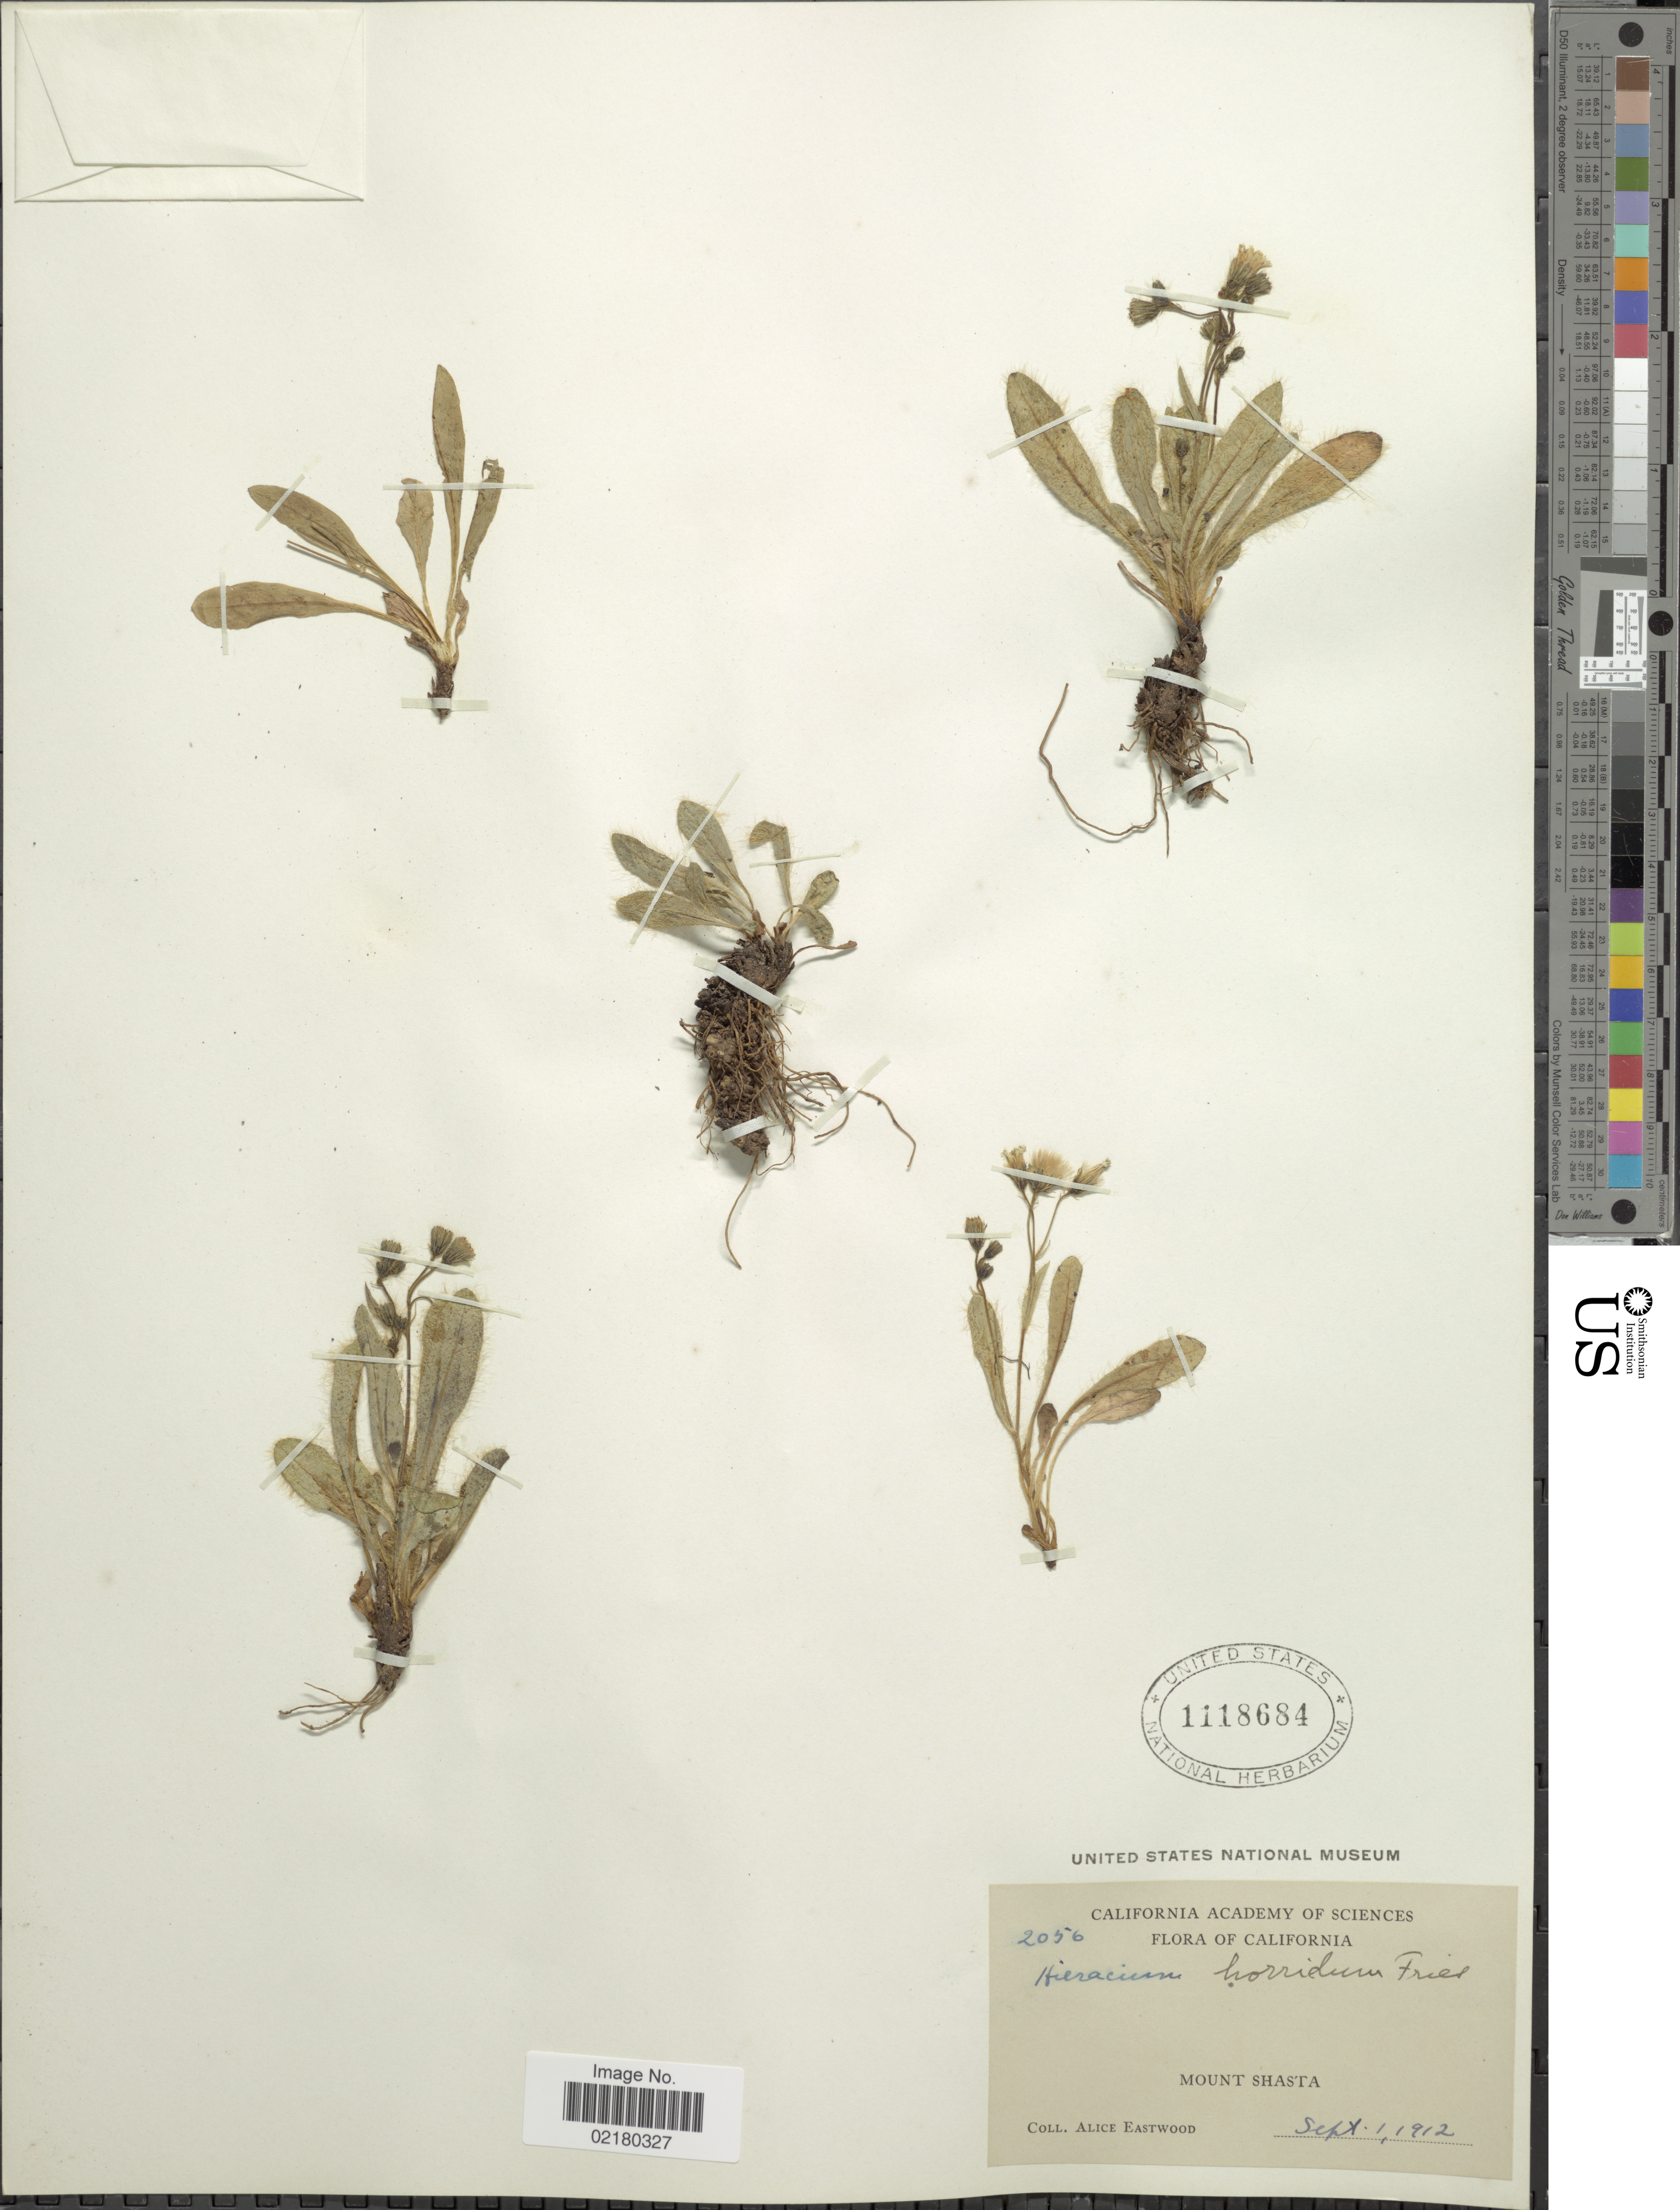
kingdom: Plantae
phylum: Tracheophyta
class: Magnoliopsida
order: Asterales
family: Asteraceae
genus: Hieracium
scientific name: Hieracium horridum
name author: Fr.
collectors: A. Eastwood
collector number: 2056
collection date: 1912-09-01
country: United States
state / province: California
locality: Mount Shasta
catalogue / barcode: US 1118684